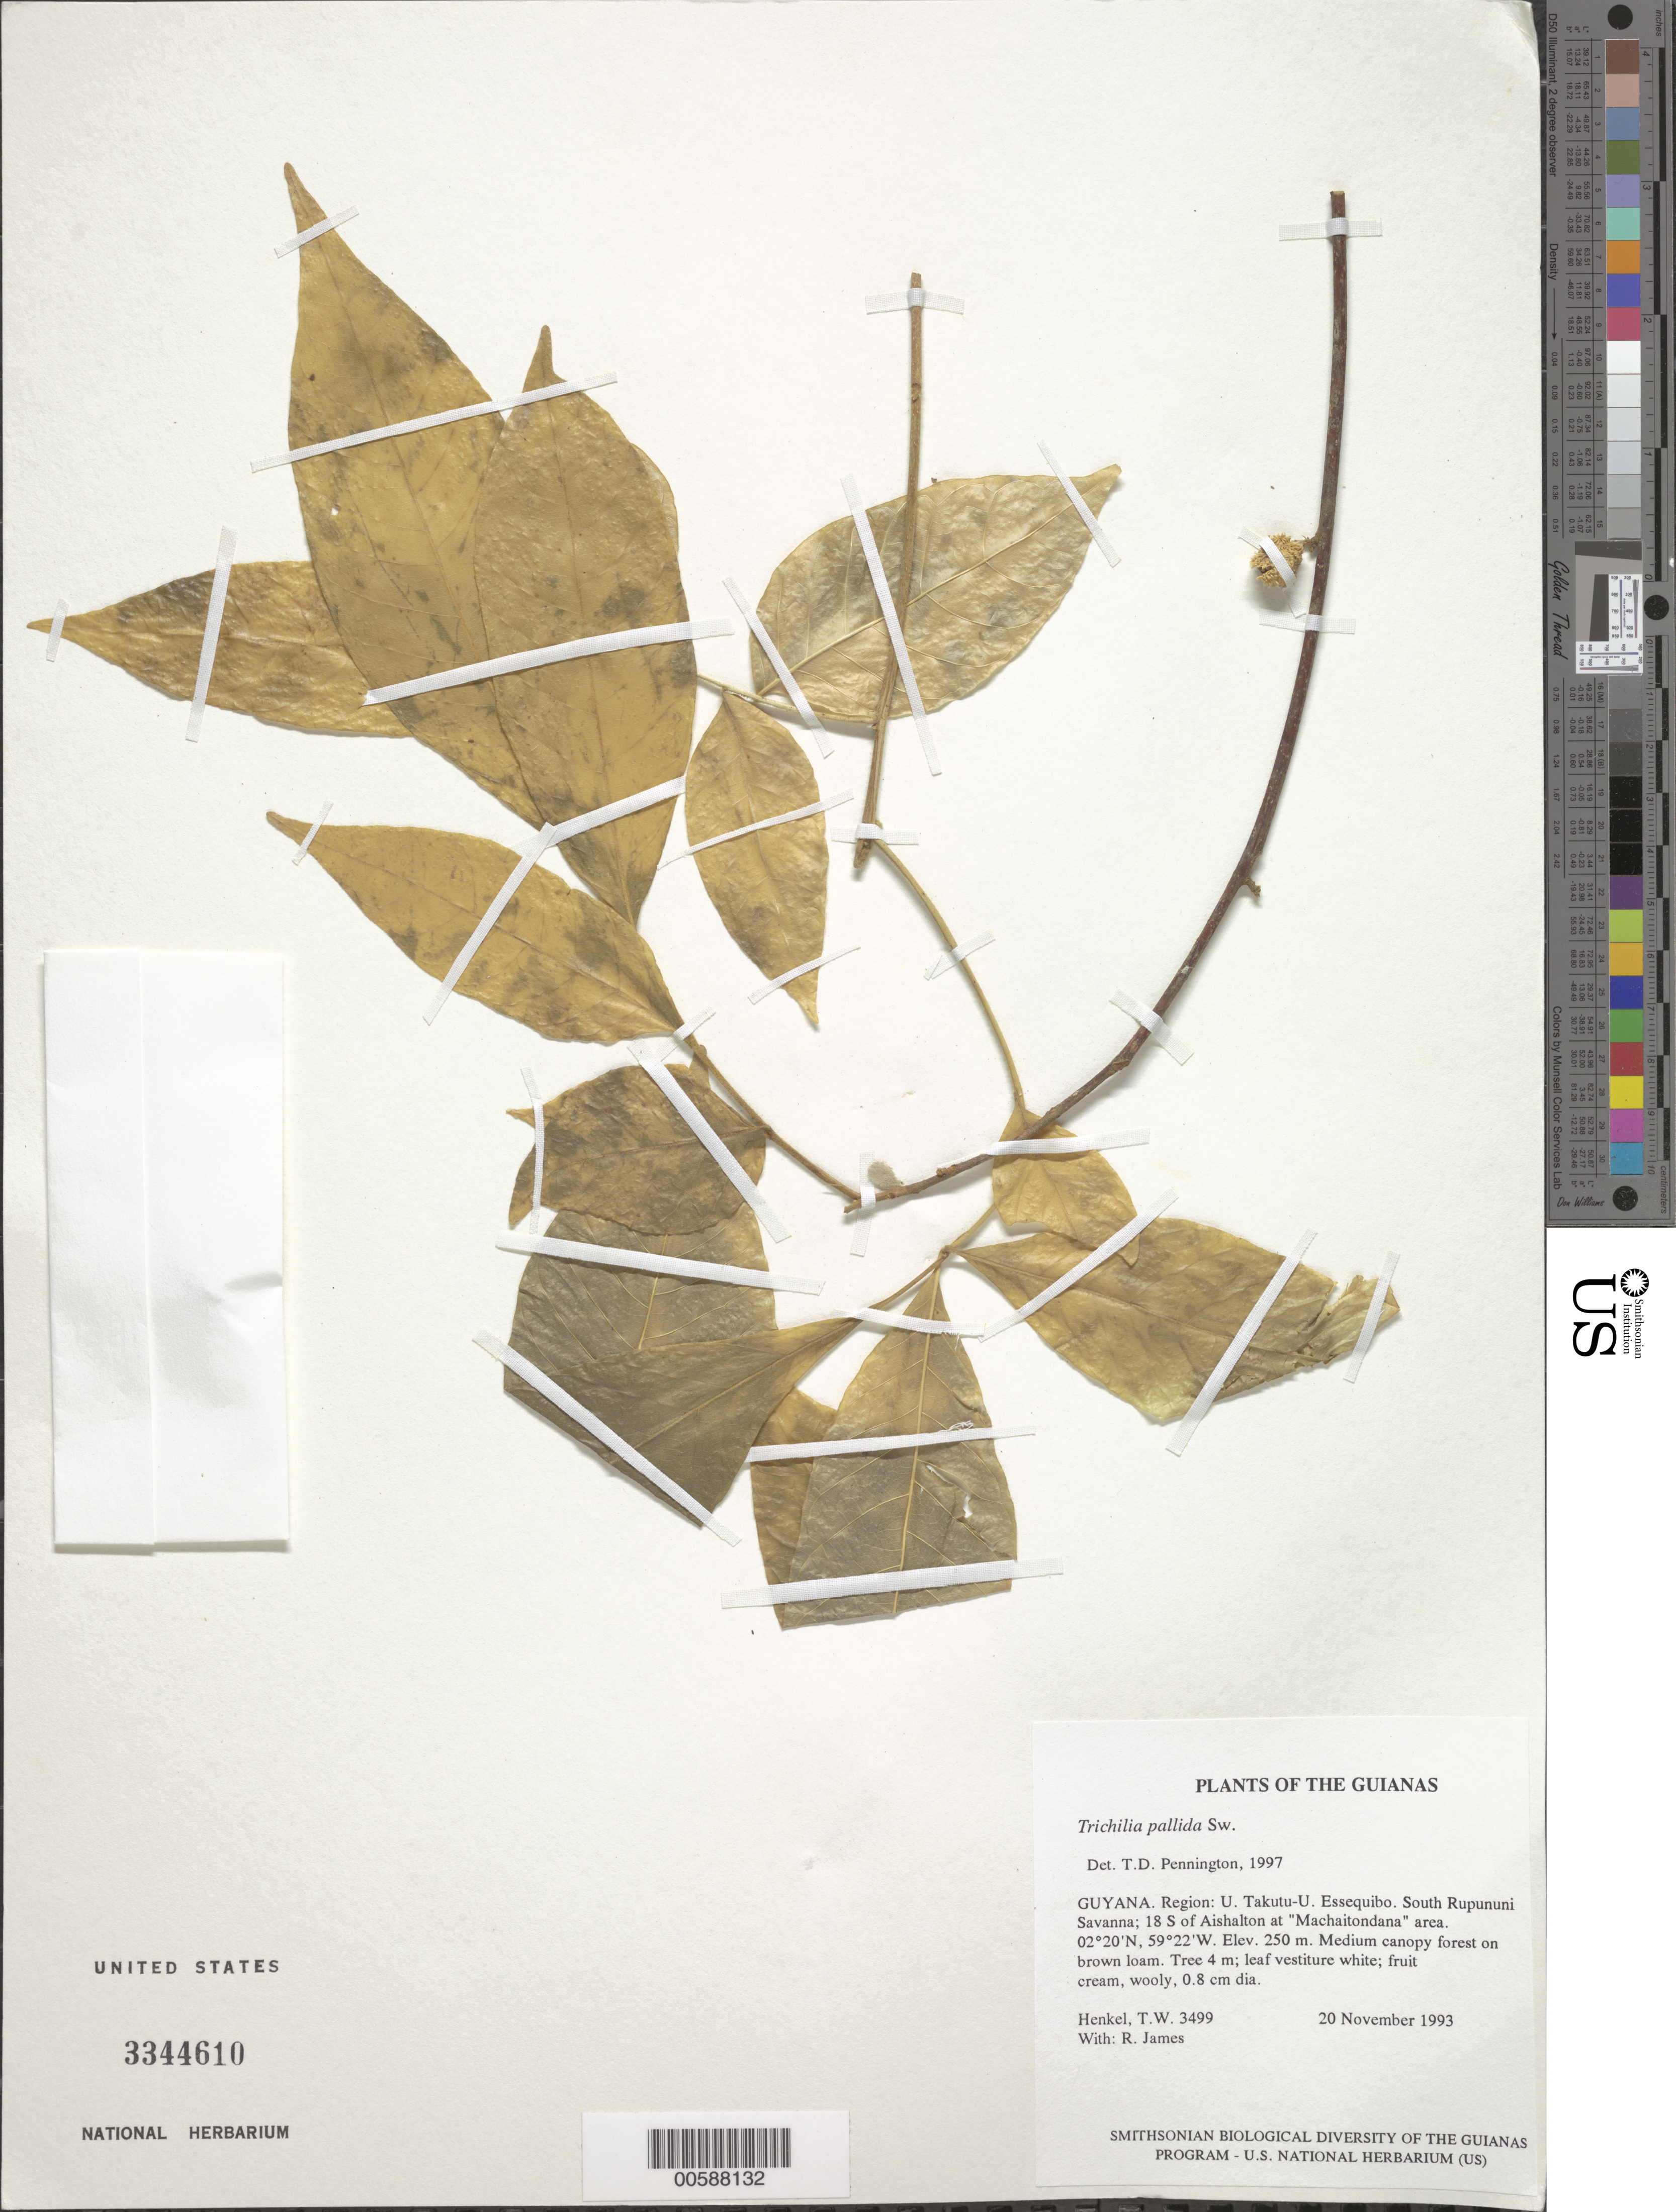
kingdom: Plantae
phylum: Tracheophyta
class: Magnoliopsida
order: Sapindales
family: Meliaceae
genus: Trichilia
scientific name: Trichilia pallida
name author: Sw.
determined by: Pennington, T. D., (K)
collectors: T. Henkel & R. James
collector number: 3499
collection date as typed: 20 November 1993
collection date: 1993-11-20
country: Guyana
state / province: U. Takutu-U. Essequibo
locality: South Rupununi Savanna; 18 S of Aishalton at "Machaitondana" area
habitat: Medium canopy forest on brown loam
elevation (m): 250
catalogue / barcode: US 3344610